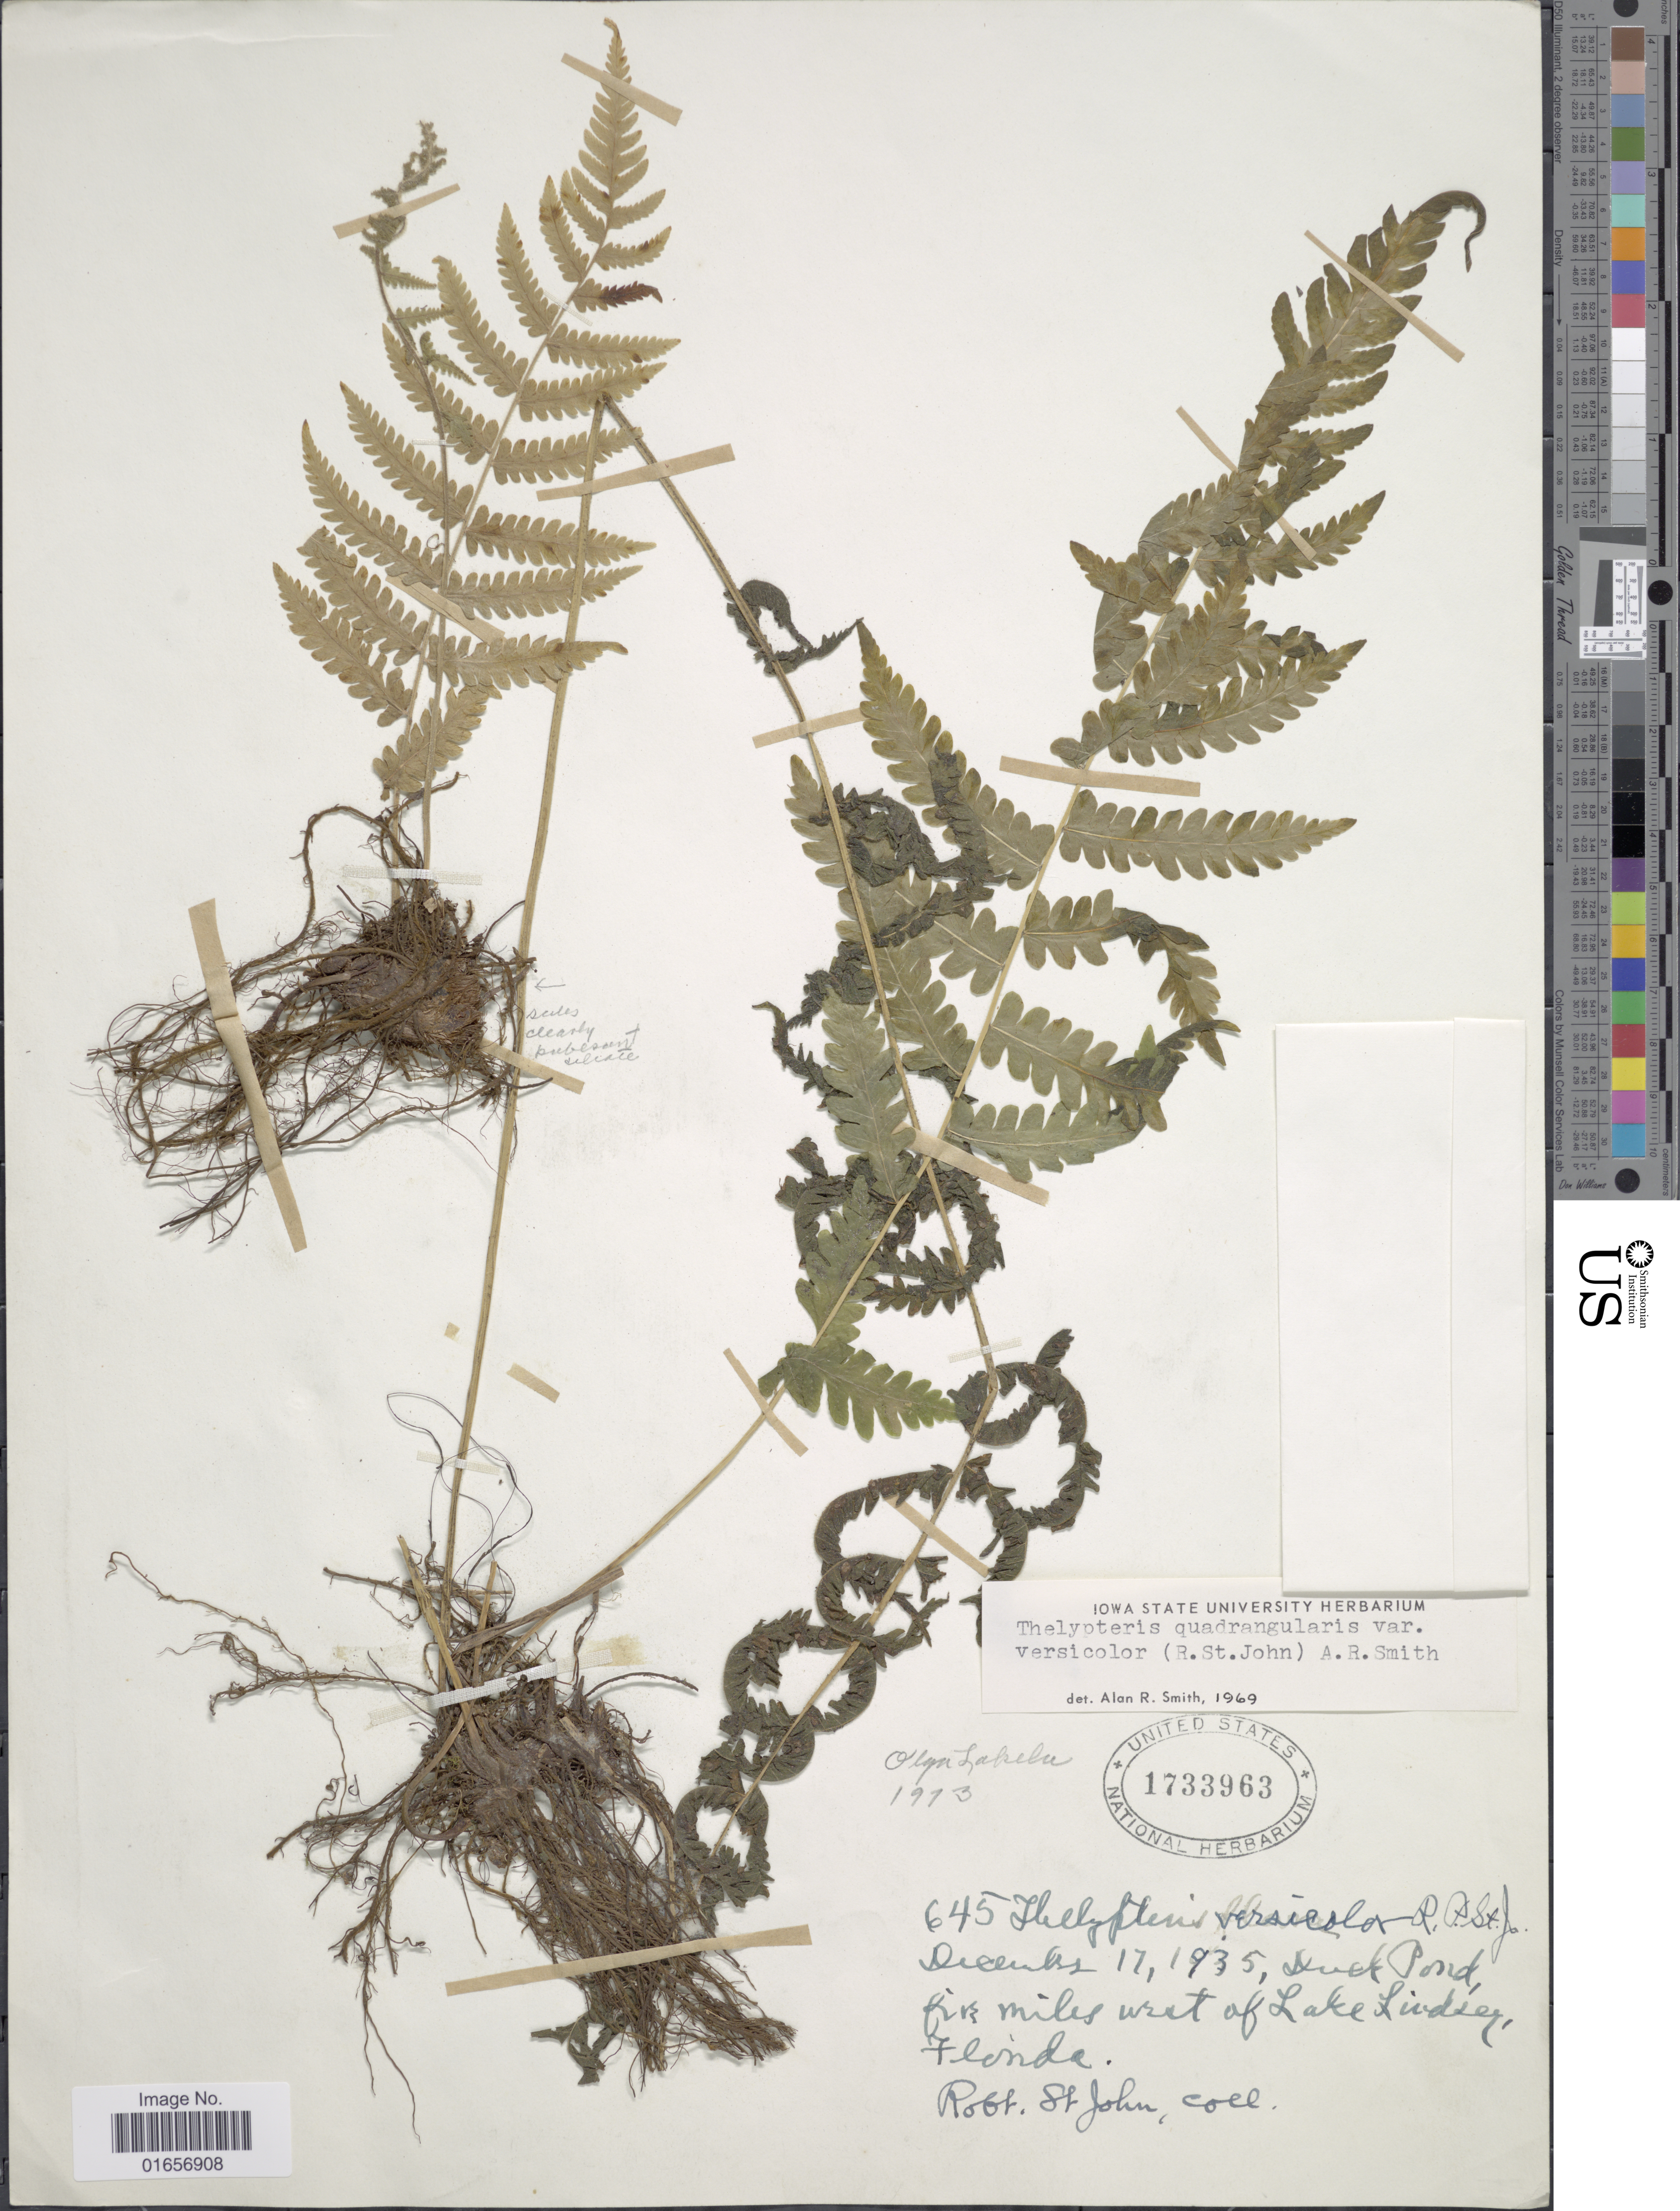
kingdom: Plantae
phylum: Tracheophyta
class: Polypodiopsida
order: Polypodiales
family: Thelypteridaceae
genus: Christella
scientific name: Christella hispidula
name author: (Decne.) Holttum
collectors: R. P. St. John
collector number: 645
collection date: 1935-12-17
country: United States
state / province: Florida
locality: Duck Pond, four miles west of Lake Lindsey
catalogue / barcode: US 1733963